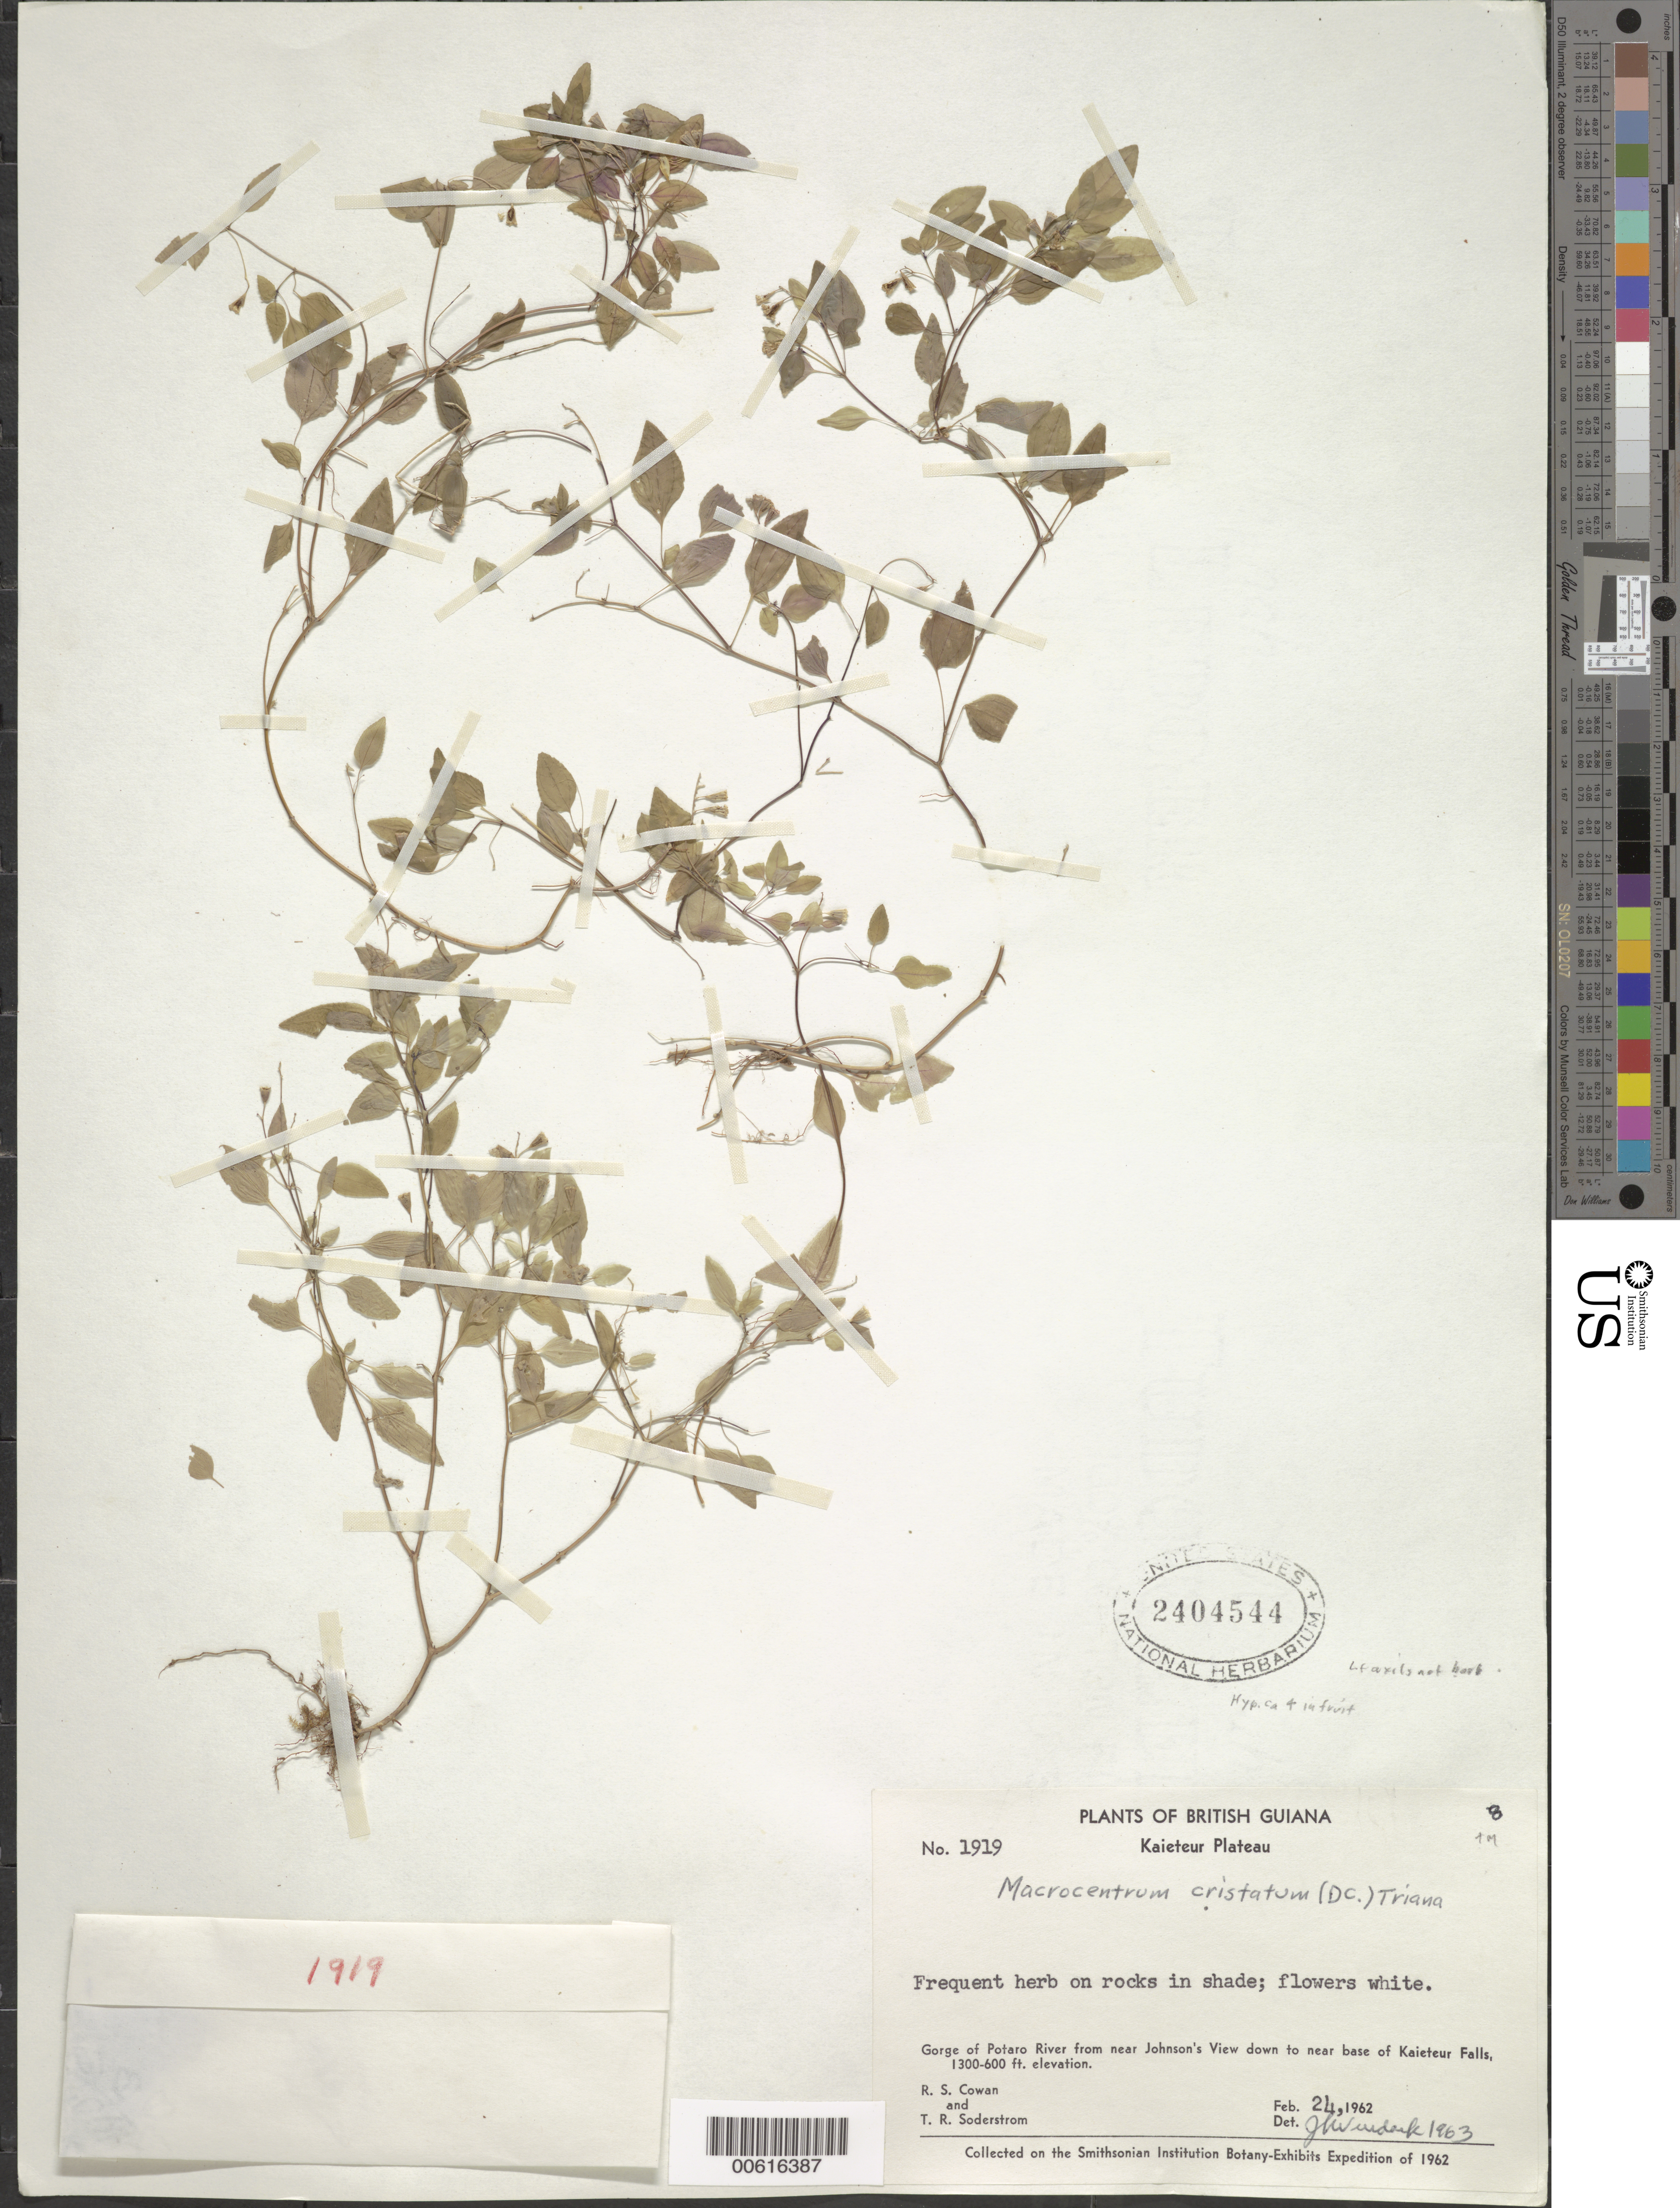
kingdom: Plantae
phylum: Tracheophyta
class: Magnoliopsida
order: Myrtales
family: Melastomataceae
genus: Macrocentrum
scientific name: Macrocentrum cristatum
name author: (DC.) Triana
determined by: Wurdack, John J., (US), US (UNITED STATES)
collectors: R. S. Cowan & T. R. Soderstrom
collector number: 1919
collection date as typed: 24-Feb-62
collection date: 1962-02-24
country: Guyana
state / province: Potaro-Siparuni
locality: Kaieteur Plateau, Kaieteur Falls, Potaro Gorge from Johnson's View to near base of Falls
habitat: In shade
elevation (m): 183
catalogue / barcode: US 2404544